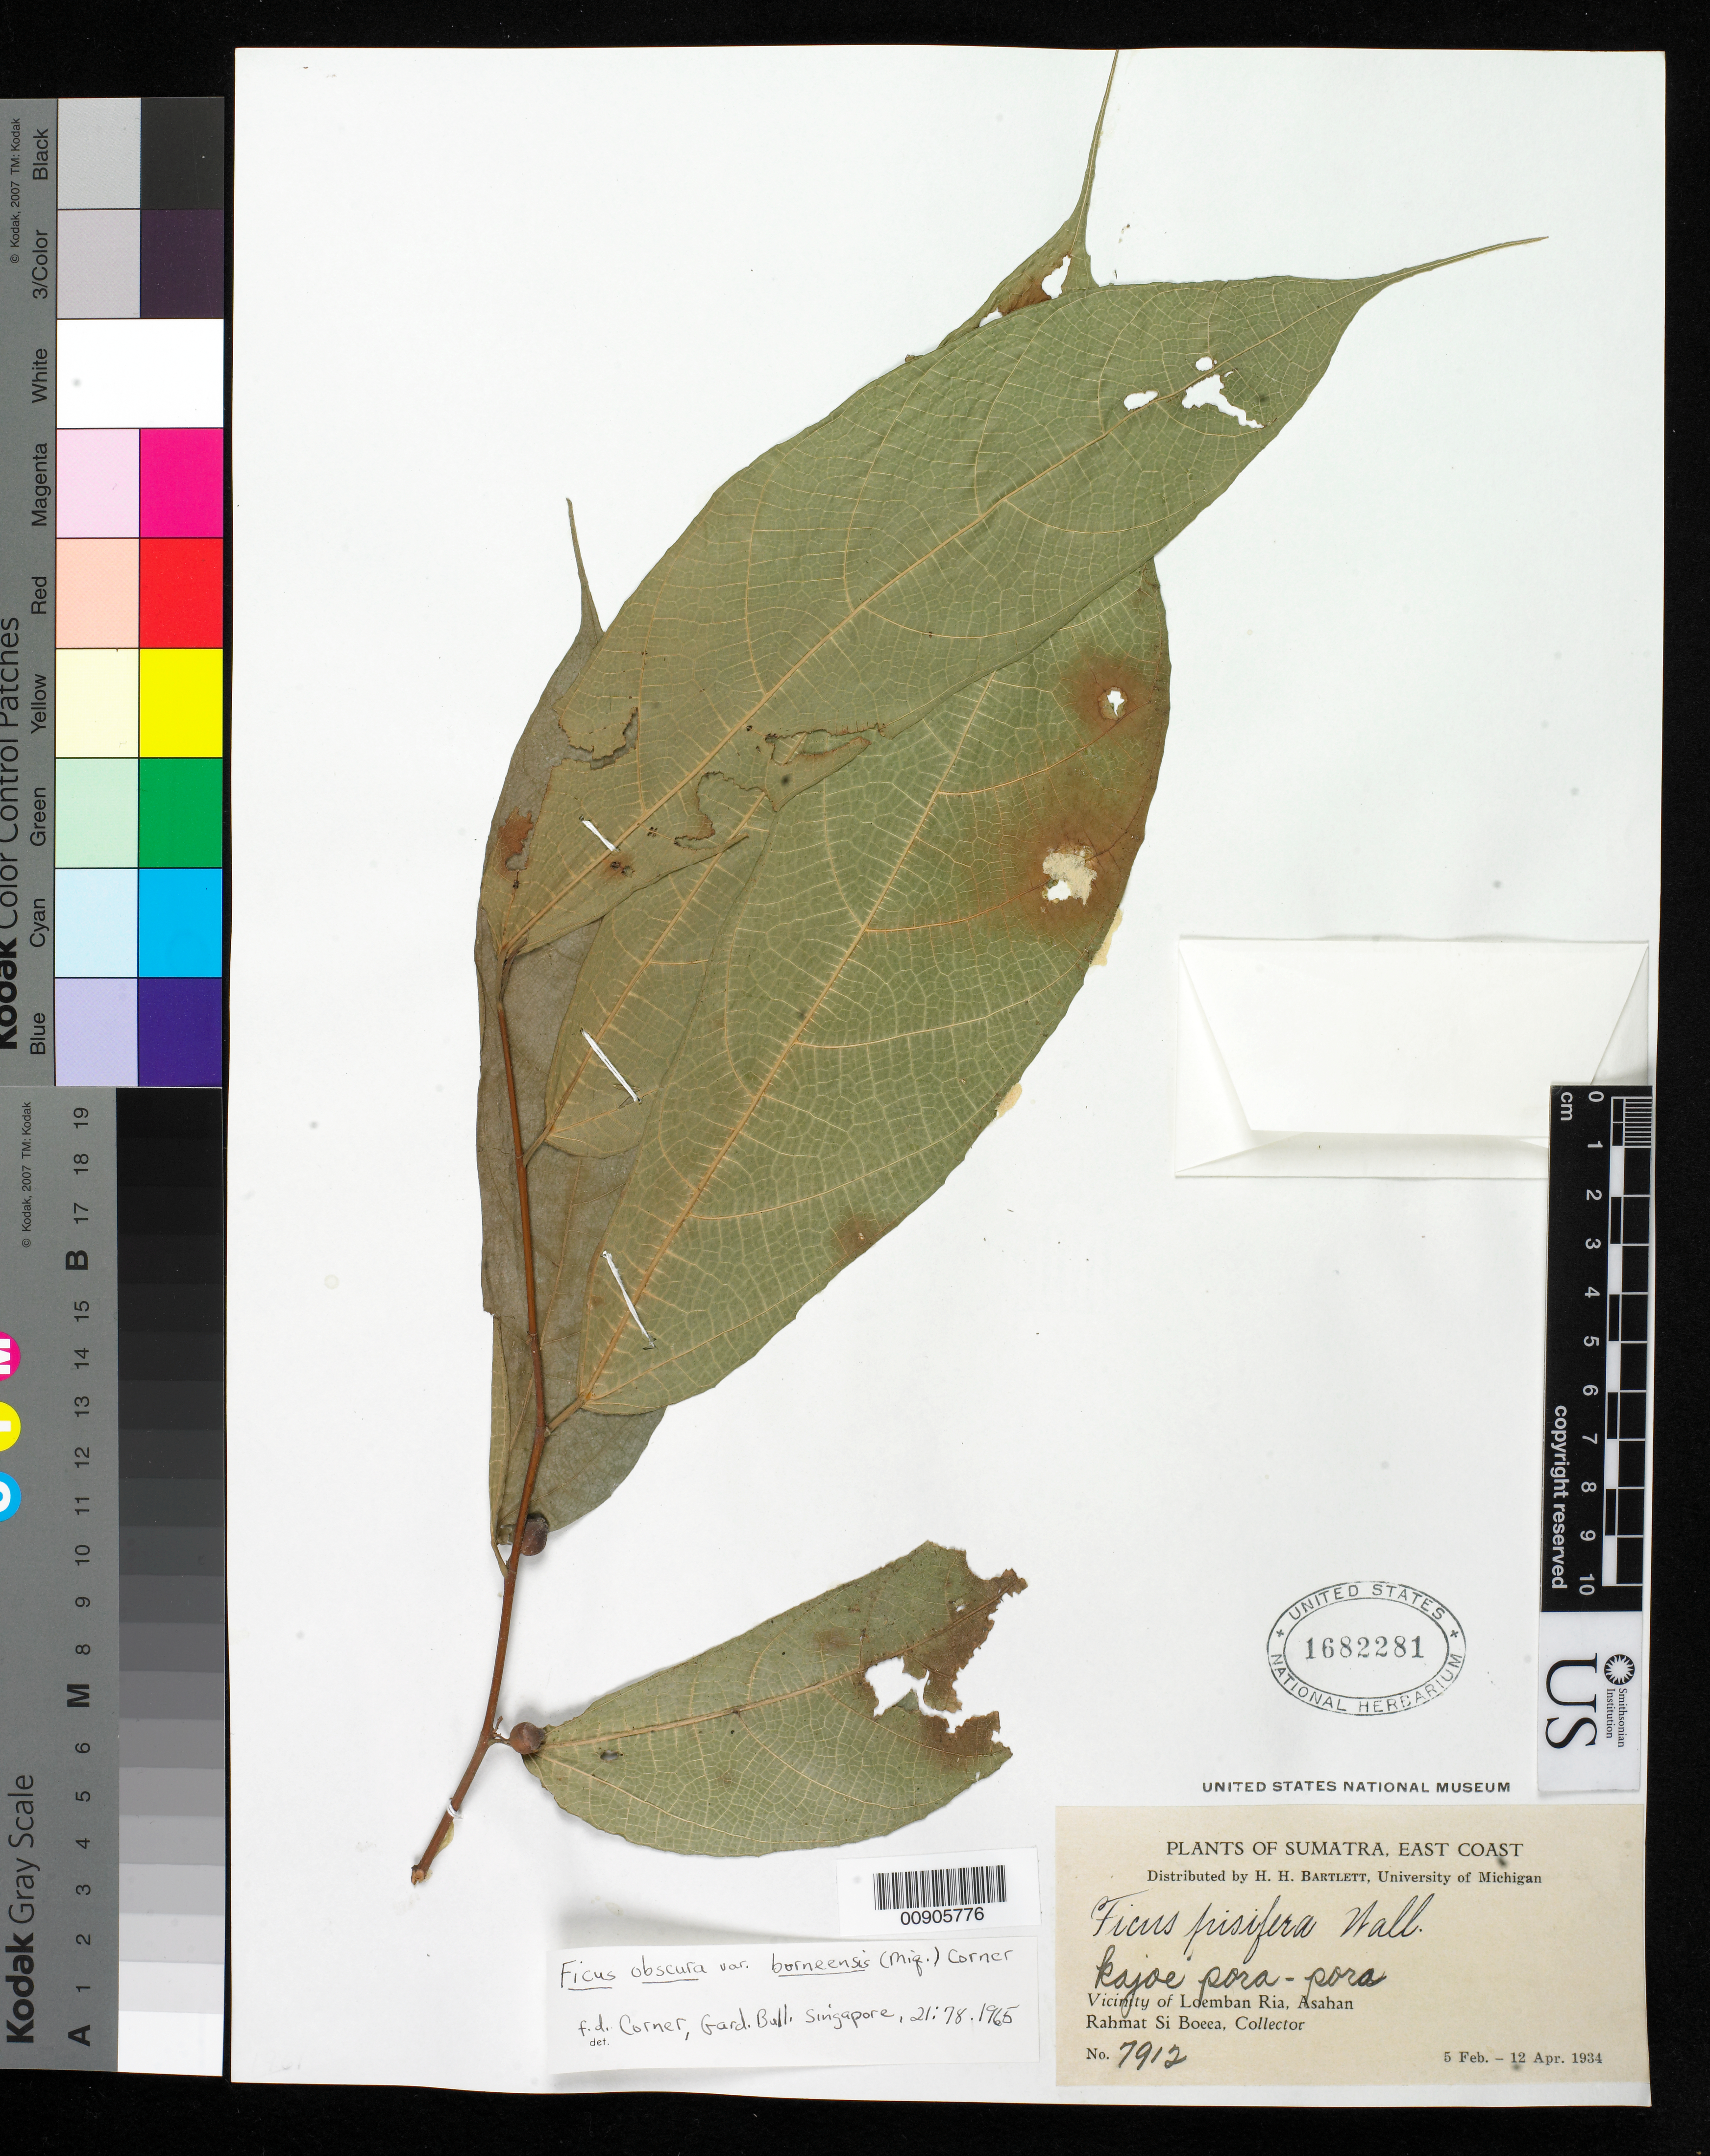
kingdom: Plantae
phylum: Tracheophyta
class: Magnoliopsida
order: Rosales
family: Moraceae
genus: Ficus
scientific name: Ficus obliqua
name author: G. Forst.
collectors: Rahmat Si Boeea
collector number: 7912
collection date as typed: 05 Feb 1934 to 12 Apr 1934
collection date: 1934-02-05/1934-04-12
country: Indonesia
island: Sumatra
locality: Asahan, vicinity of Loemban Ria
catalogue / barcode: US 1682281